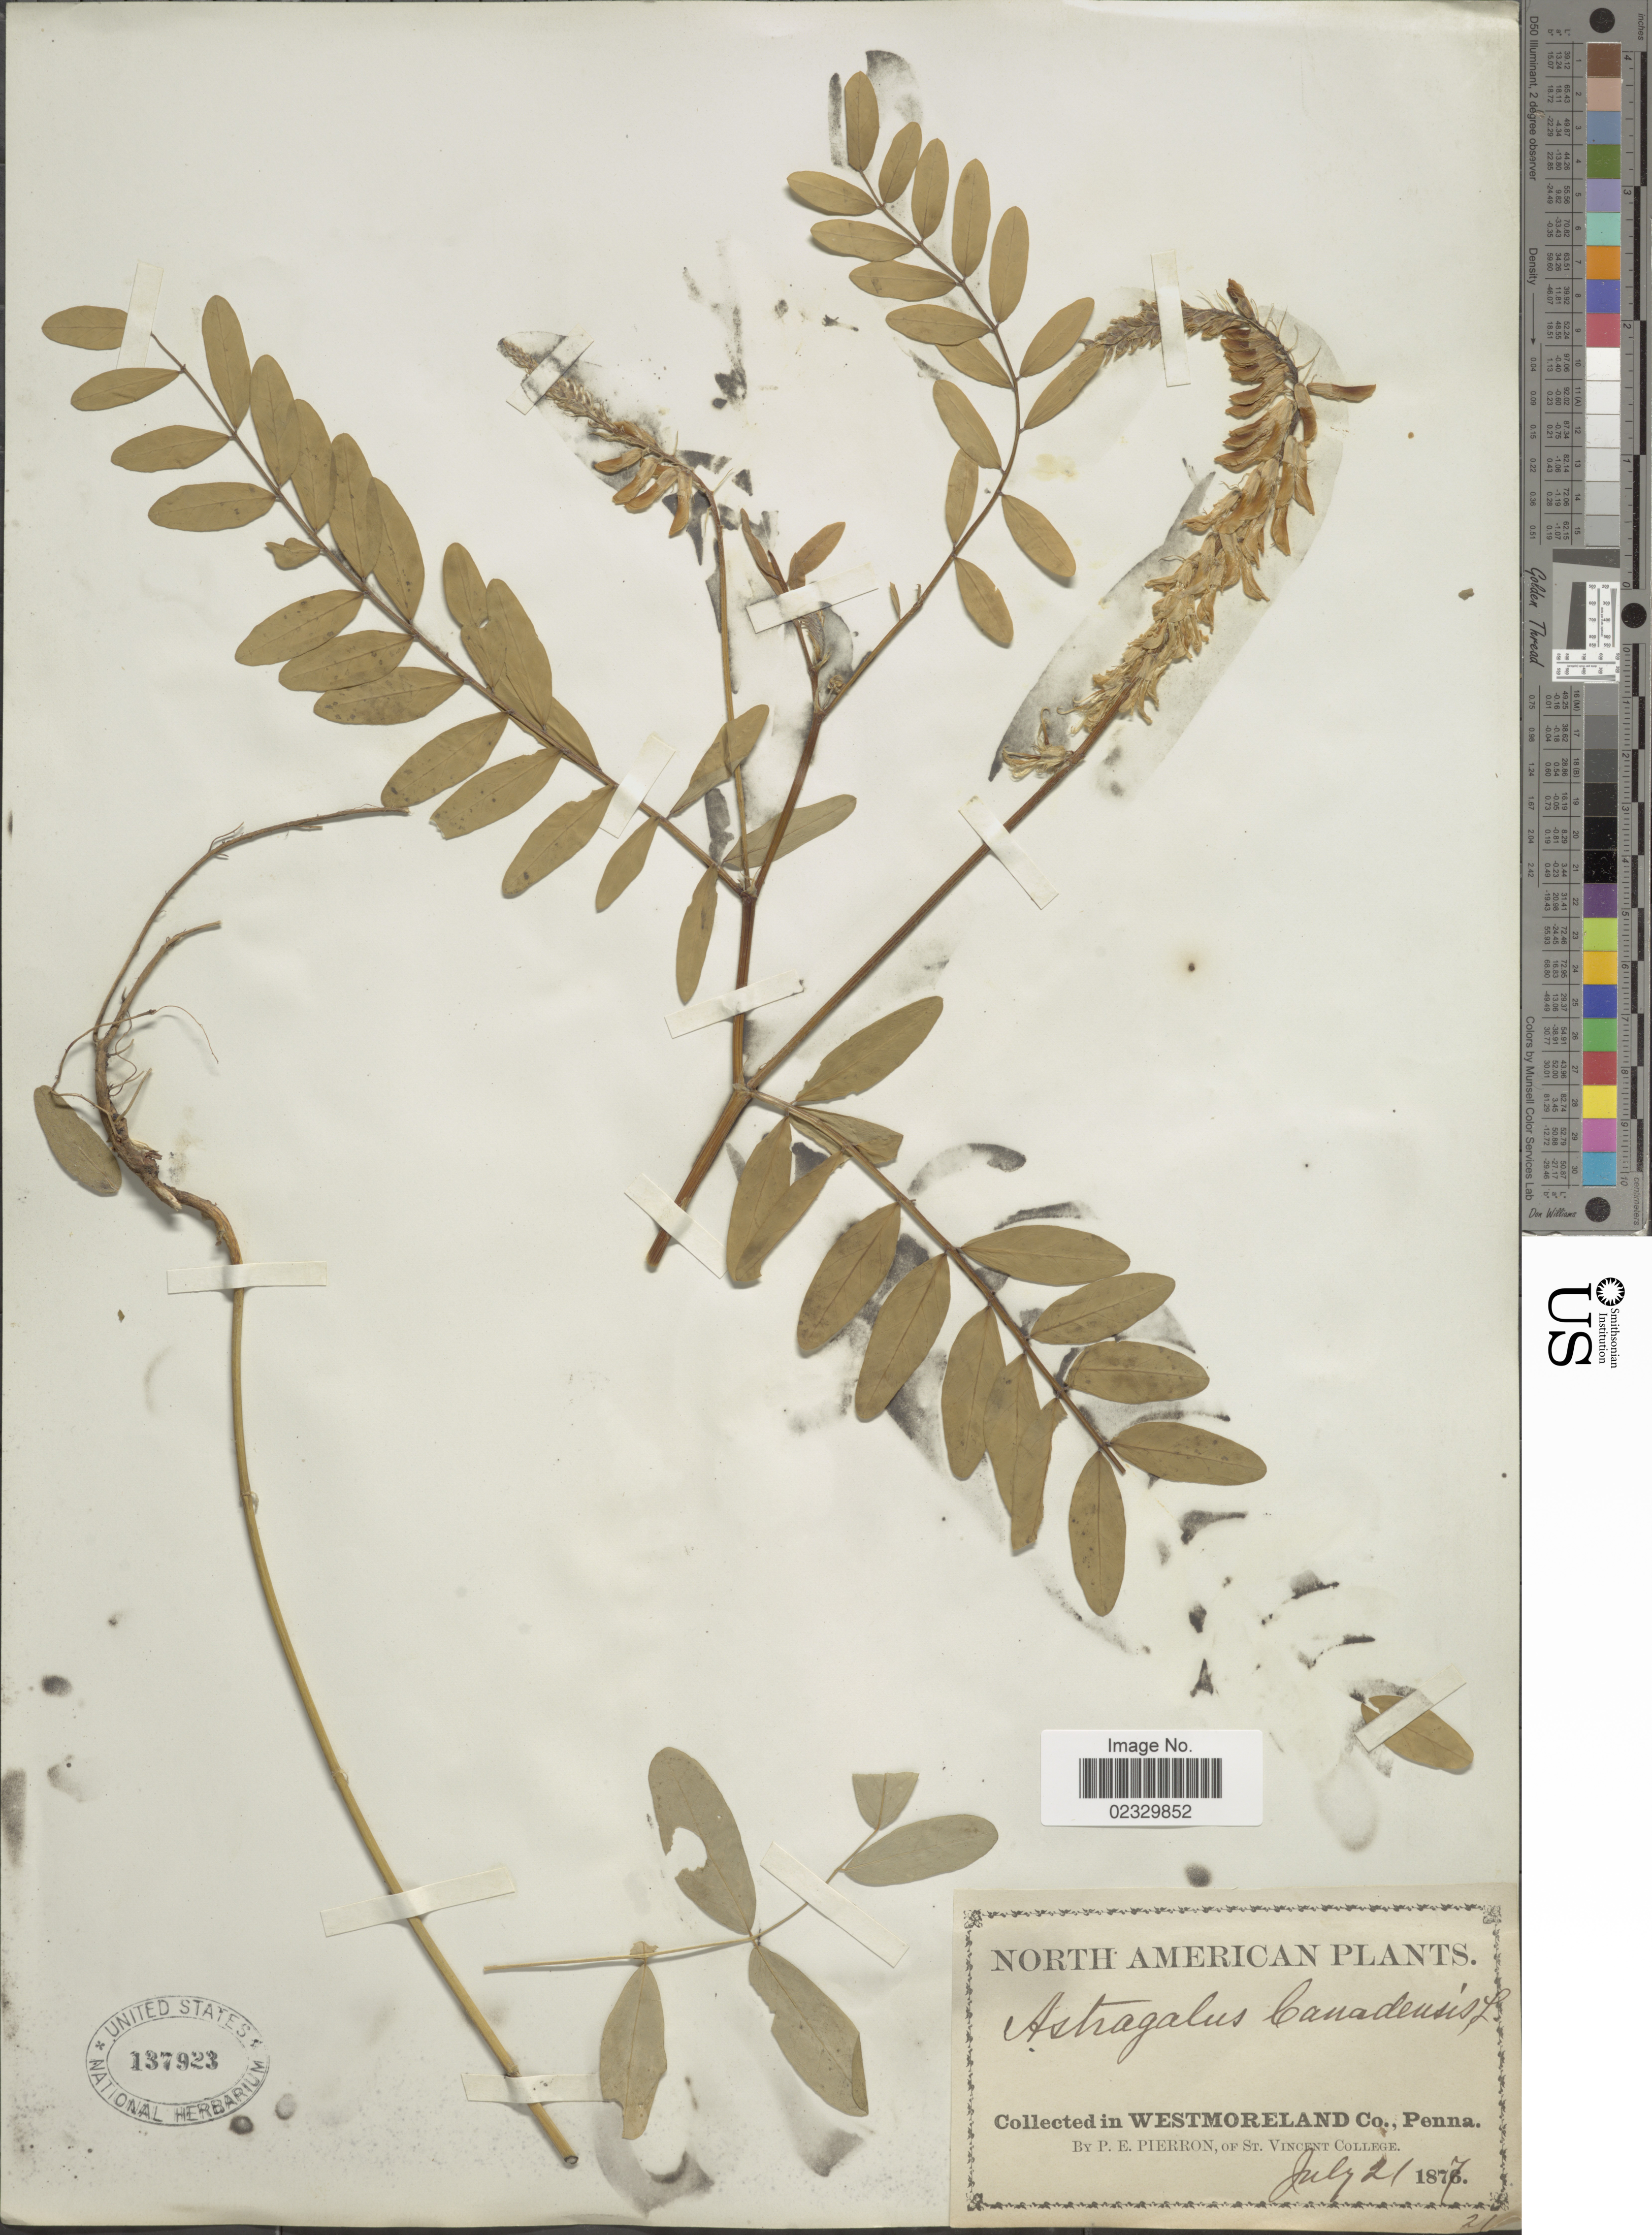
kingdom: Plantae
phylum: Tracheophyta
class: Magnoliopsida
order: Fabales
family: Fabaceae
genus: Astragalus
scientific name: Astragalus canadensis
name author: L.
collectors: P. Pierron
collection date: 1877-07-21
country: United States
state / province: Pennsylvania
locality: Westmoreland Co.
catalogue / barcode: US 137923